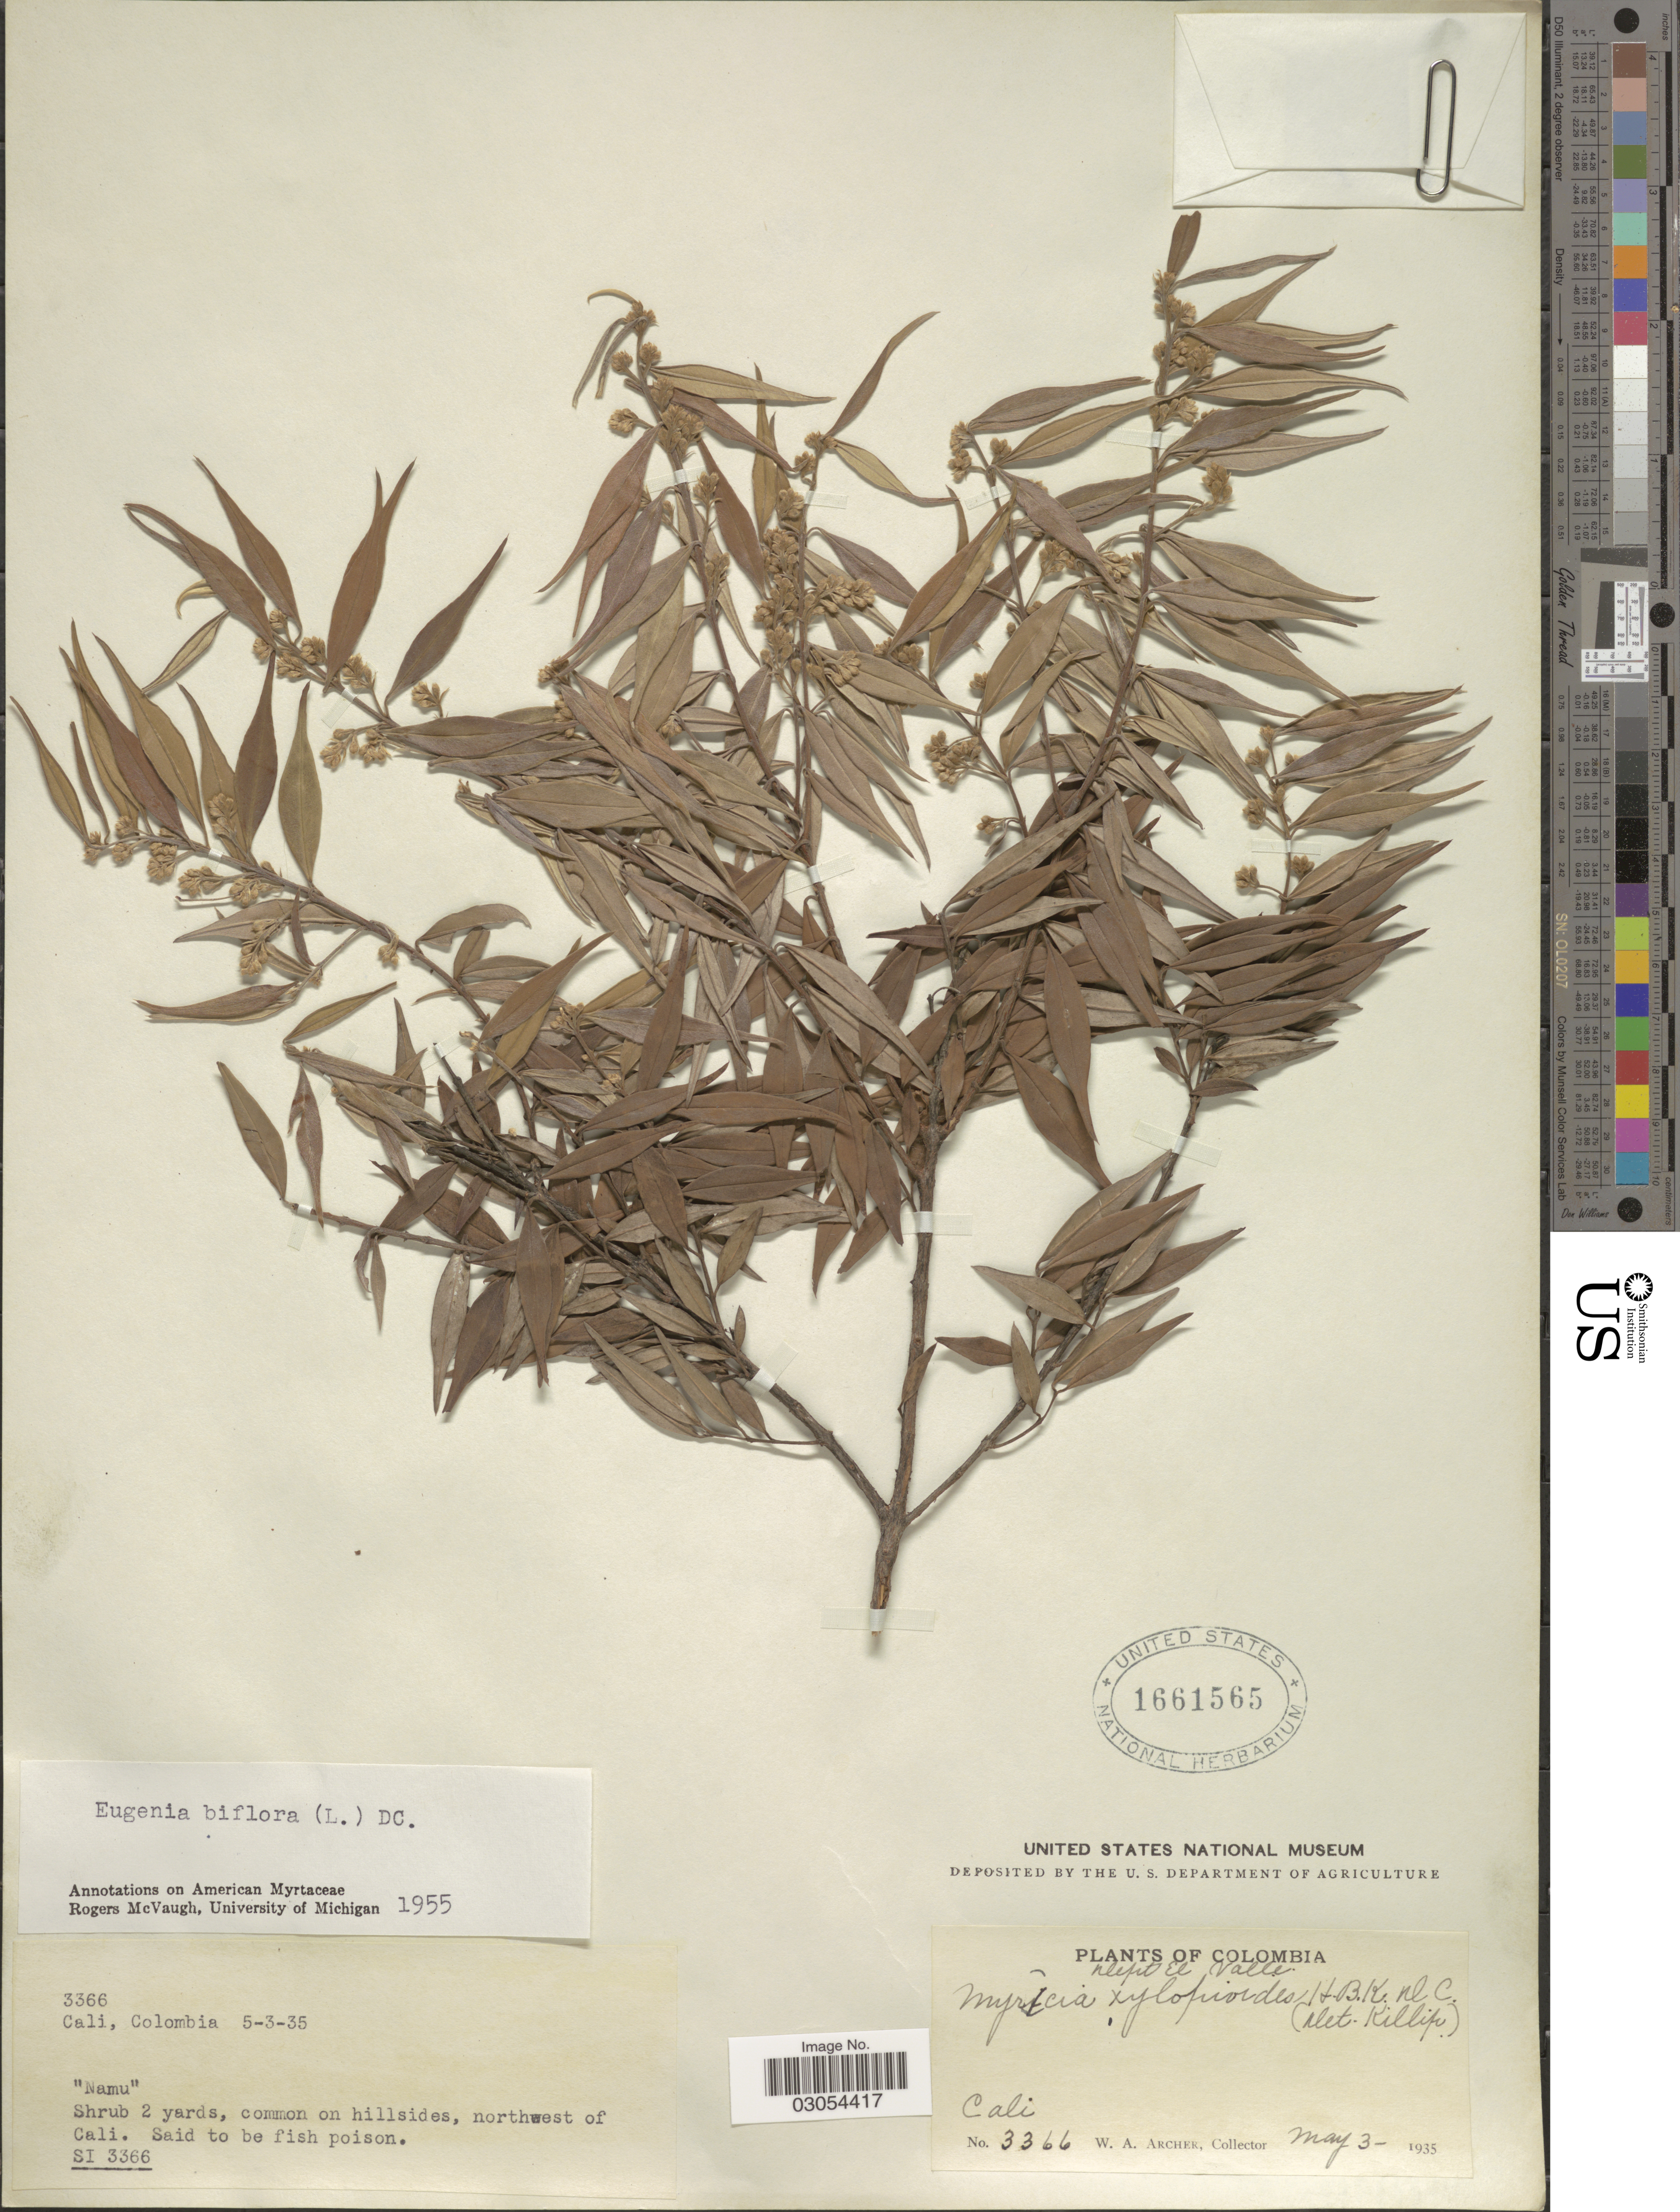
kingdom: Plantae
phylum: Tracheophyta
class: Magnoliopsida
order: Myrtales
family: Myrtaceae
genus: Eugenia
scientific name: Eugenia biflora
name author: (L.) DC.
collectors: W. Archer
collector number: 3366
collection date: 1935-05-03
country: Colombia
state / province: Valle del Cauca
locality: Dept. El Valle. Cali. Common hillsides, northwest of Cali.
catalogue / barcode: US 1661565